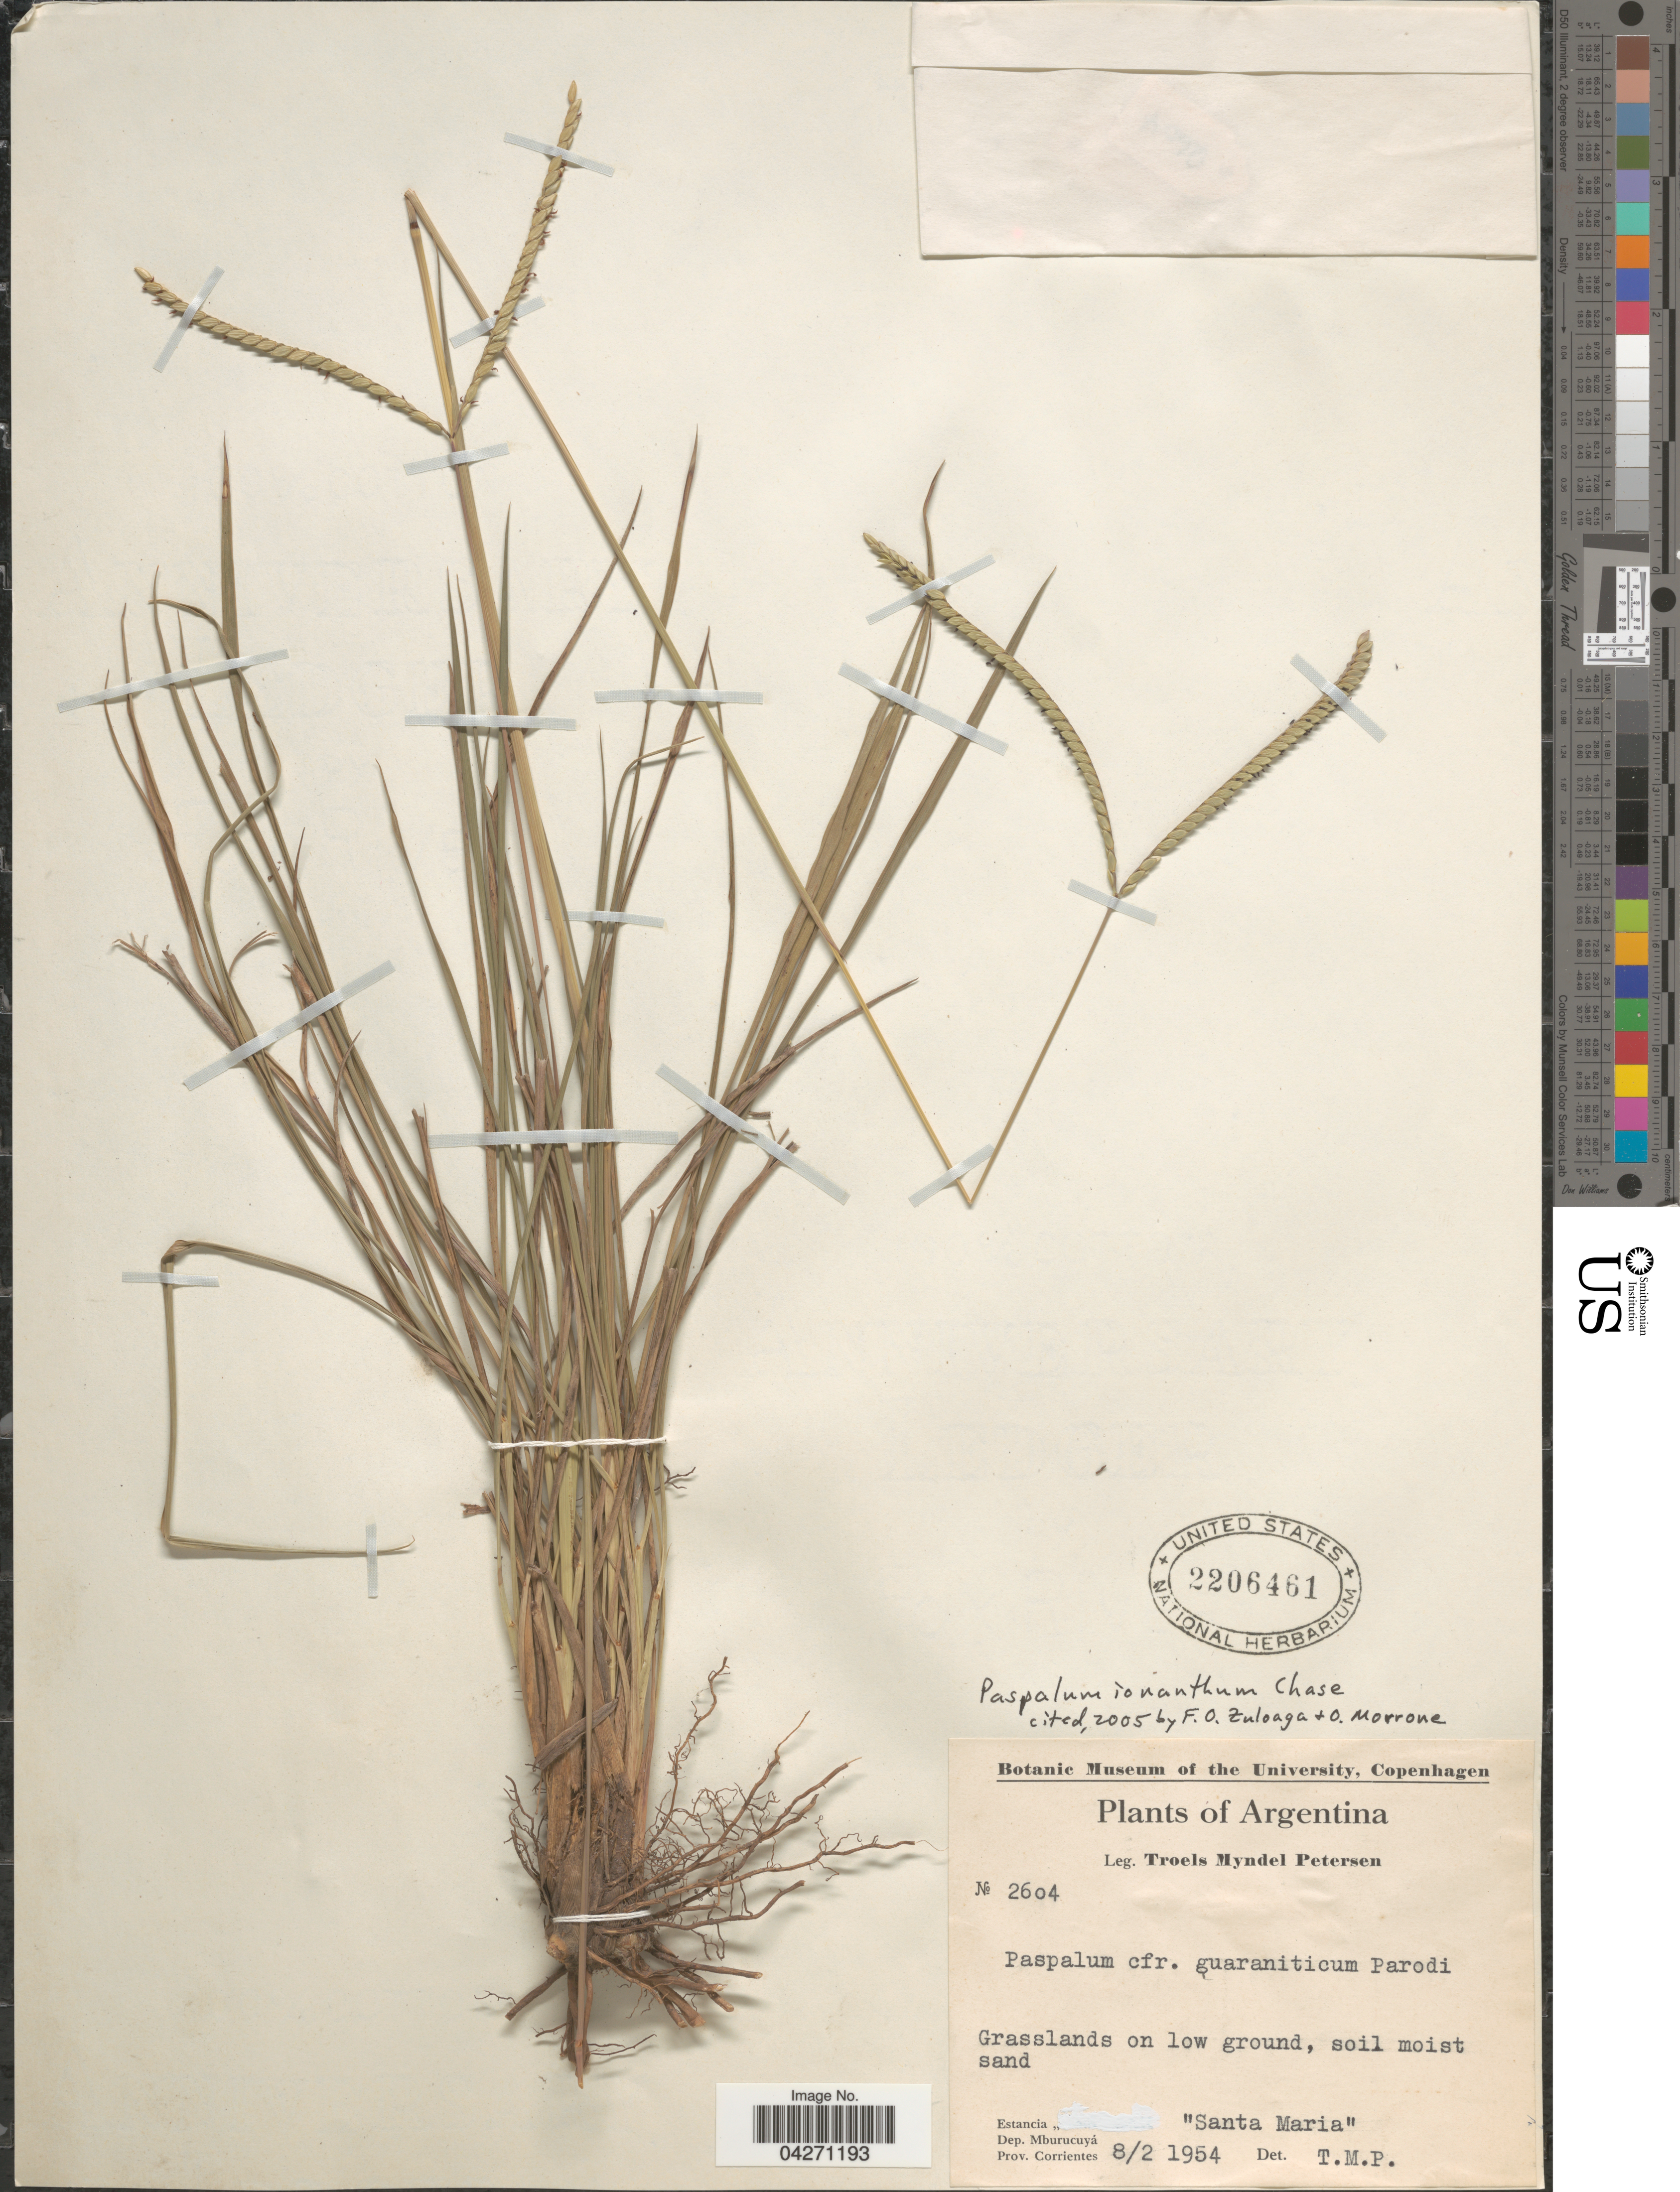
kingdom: Plantae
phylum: Tracheophyta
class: Liliopsida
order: Poales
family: Poaceae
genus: Paspalum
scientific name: Paspalum ionanthum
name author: Chase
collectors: T. M. Petersen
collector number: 2604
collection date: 1954-02-08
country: Argentina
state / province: Corrientes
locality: Estancia "Santa Maria". Dep. Mburucuyá. Prov. Corrientes.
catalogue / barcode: US 2206461